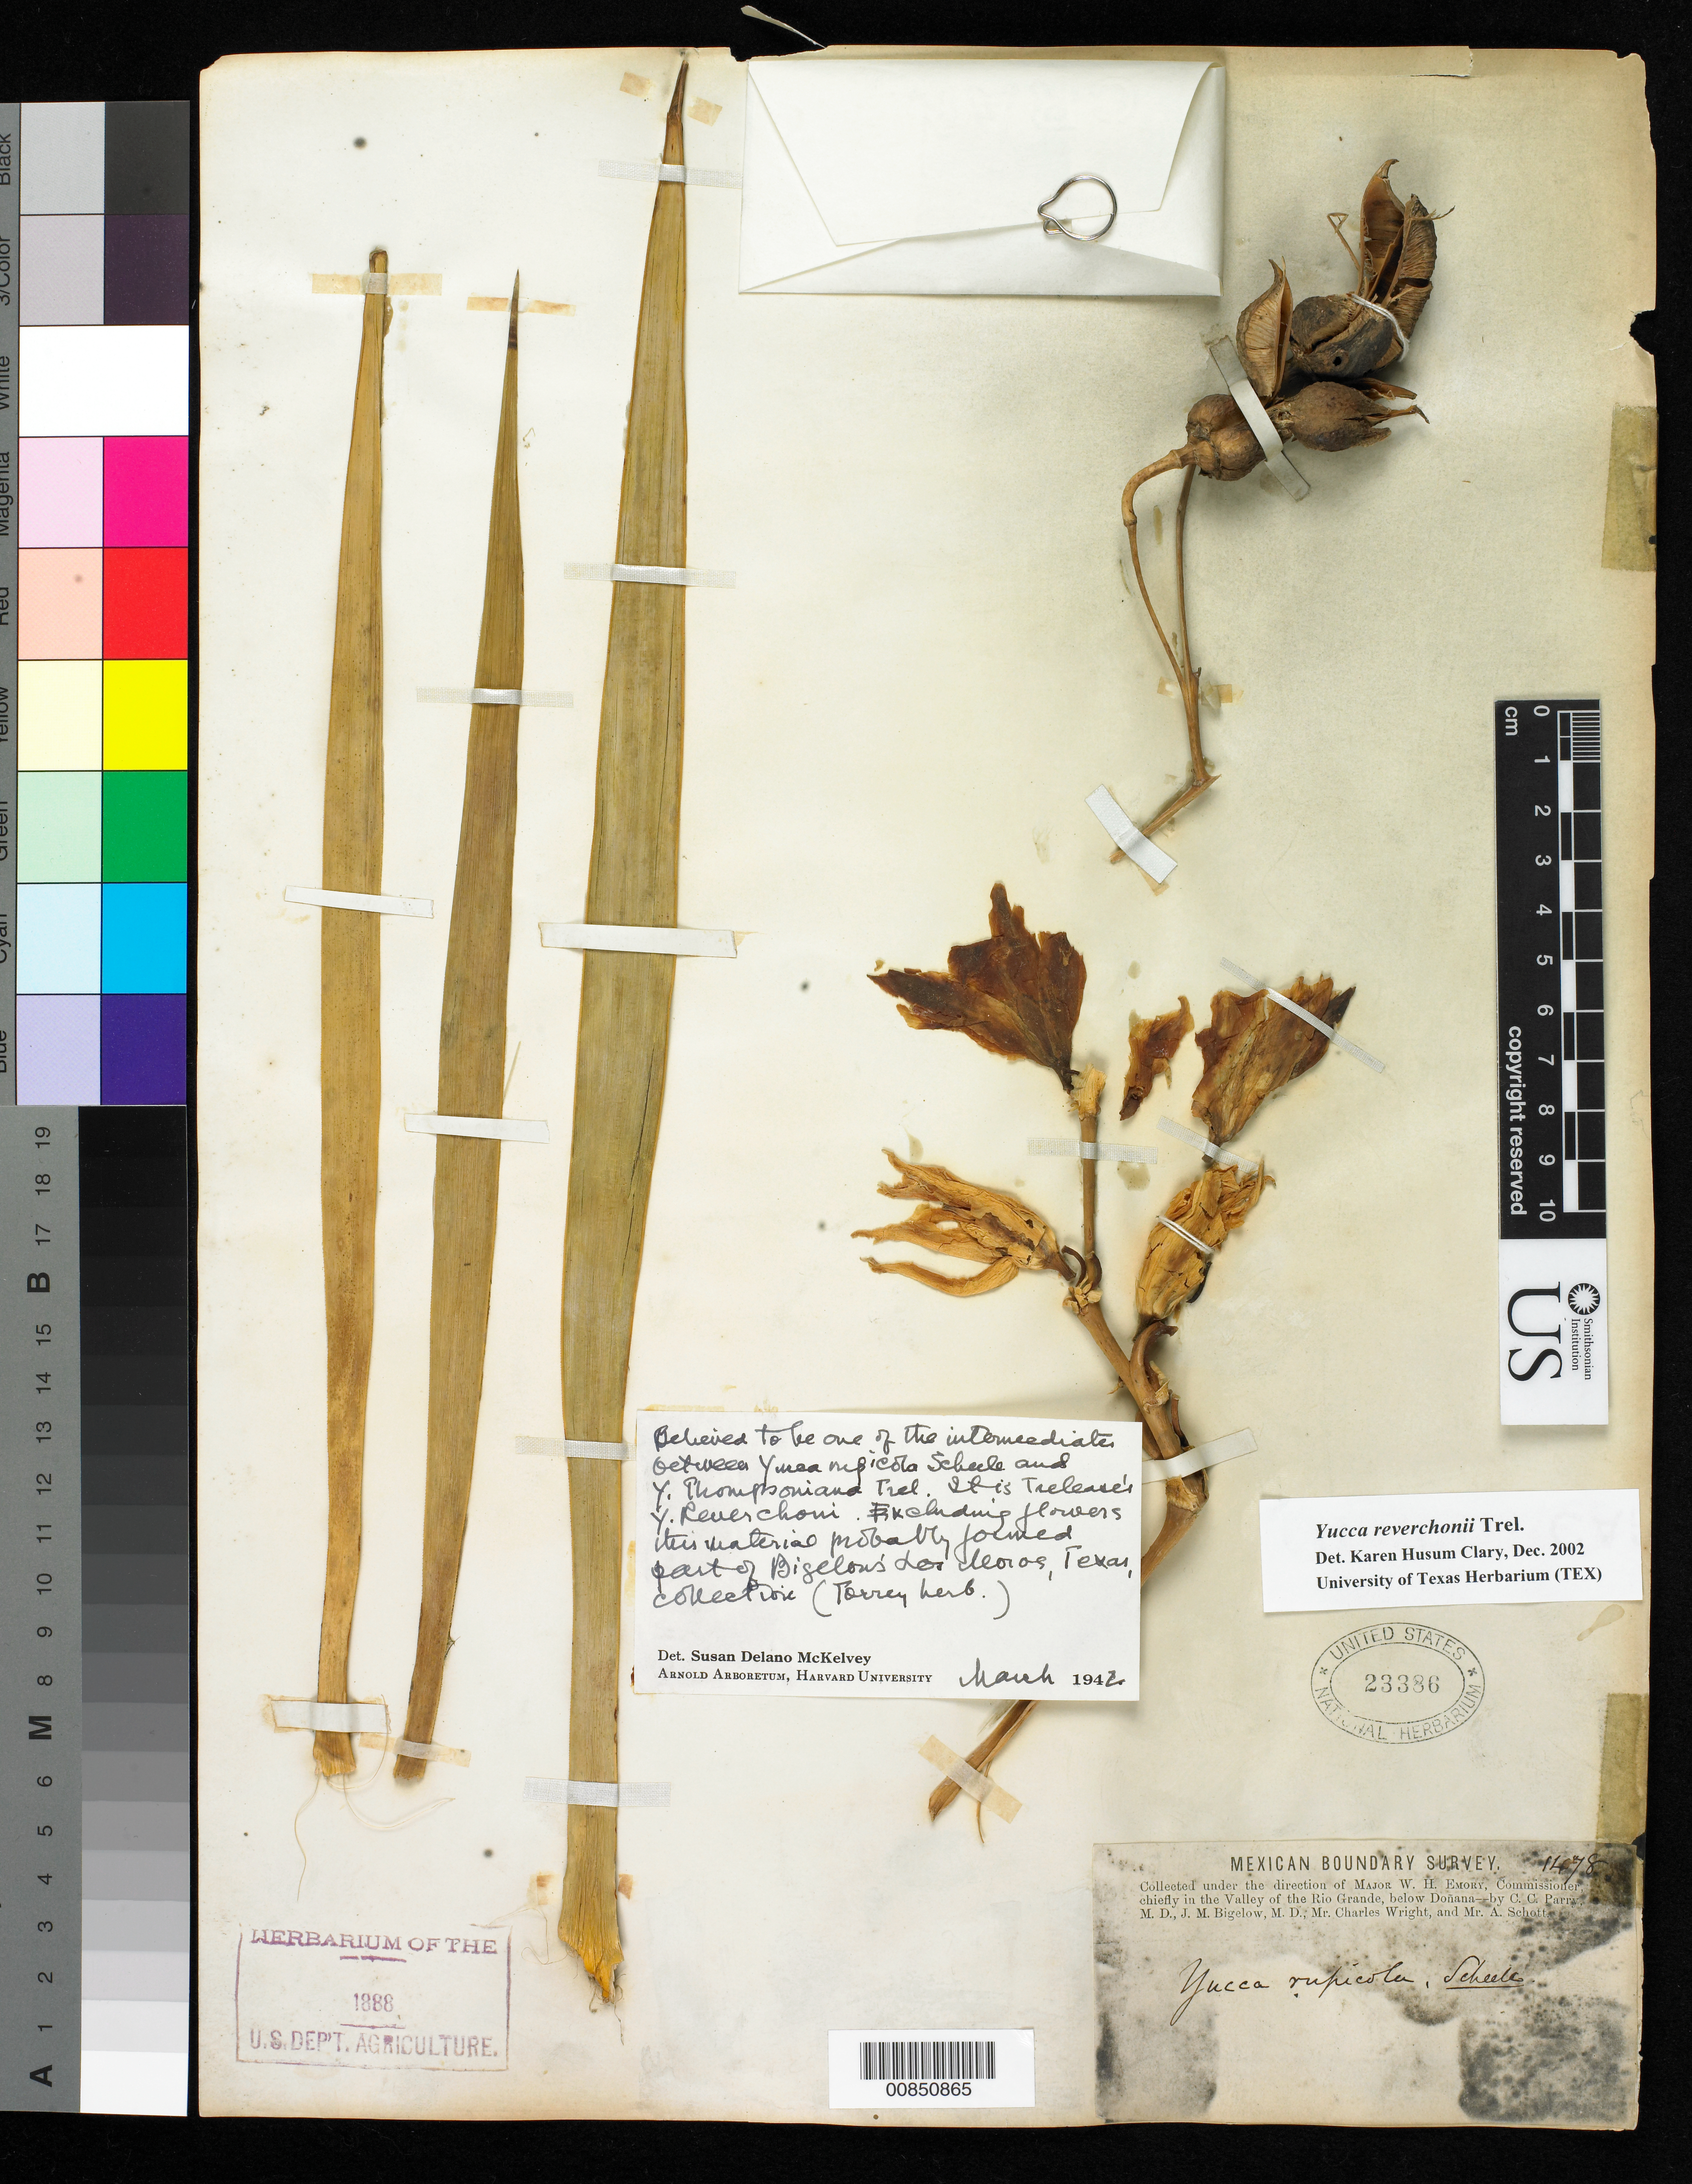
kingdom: Plantae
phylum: Tracheophyta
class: Liliopsida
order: Asparagales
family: Asparagaceae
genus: Yucca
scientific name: Yucca reverchonii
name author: Trel.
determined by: Clary, K. H., (TEX), University of Texas Herbarium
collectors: C. C. Parry, J. M. Bigelow, C. Wright & A. C. V. Schott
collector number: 1478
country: United States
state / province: New Mexico / Texas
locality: Valley of the Rio Grande, below Doñana.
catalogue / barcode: US 23386